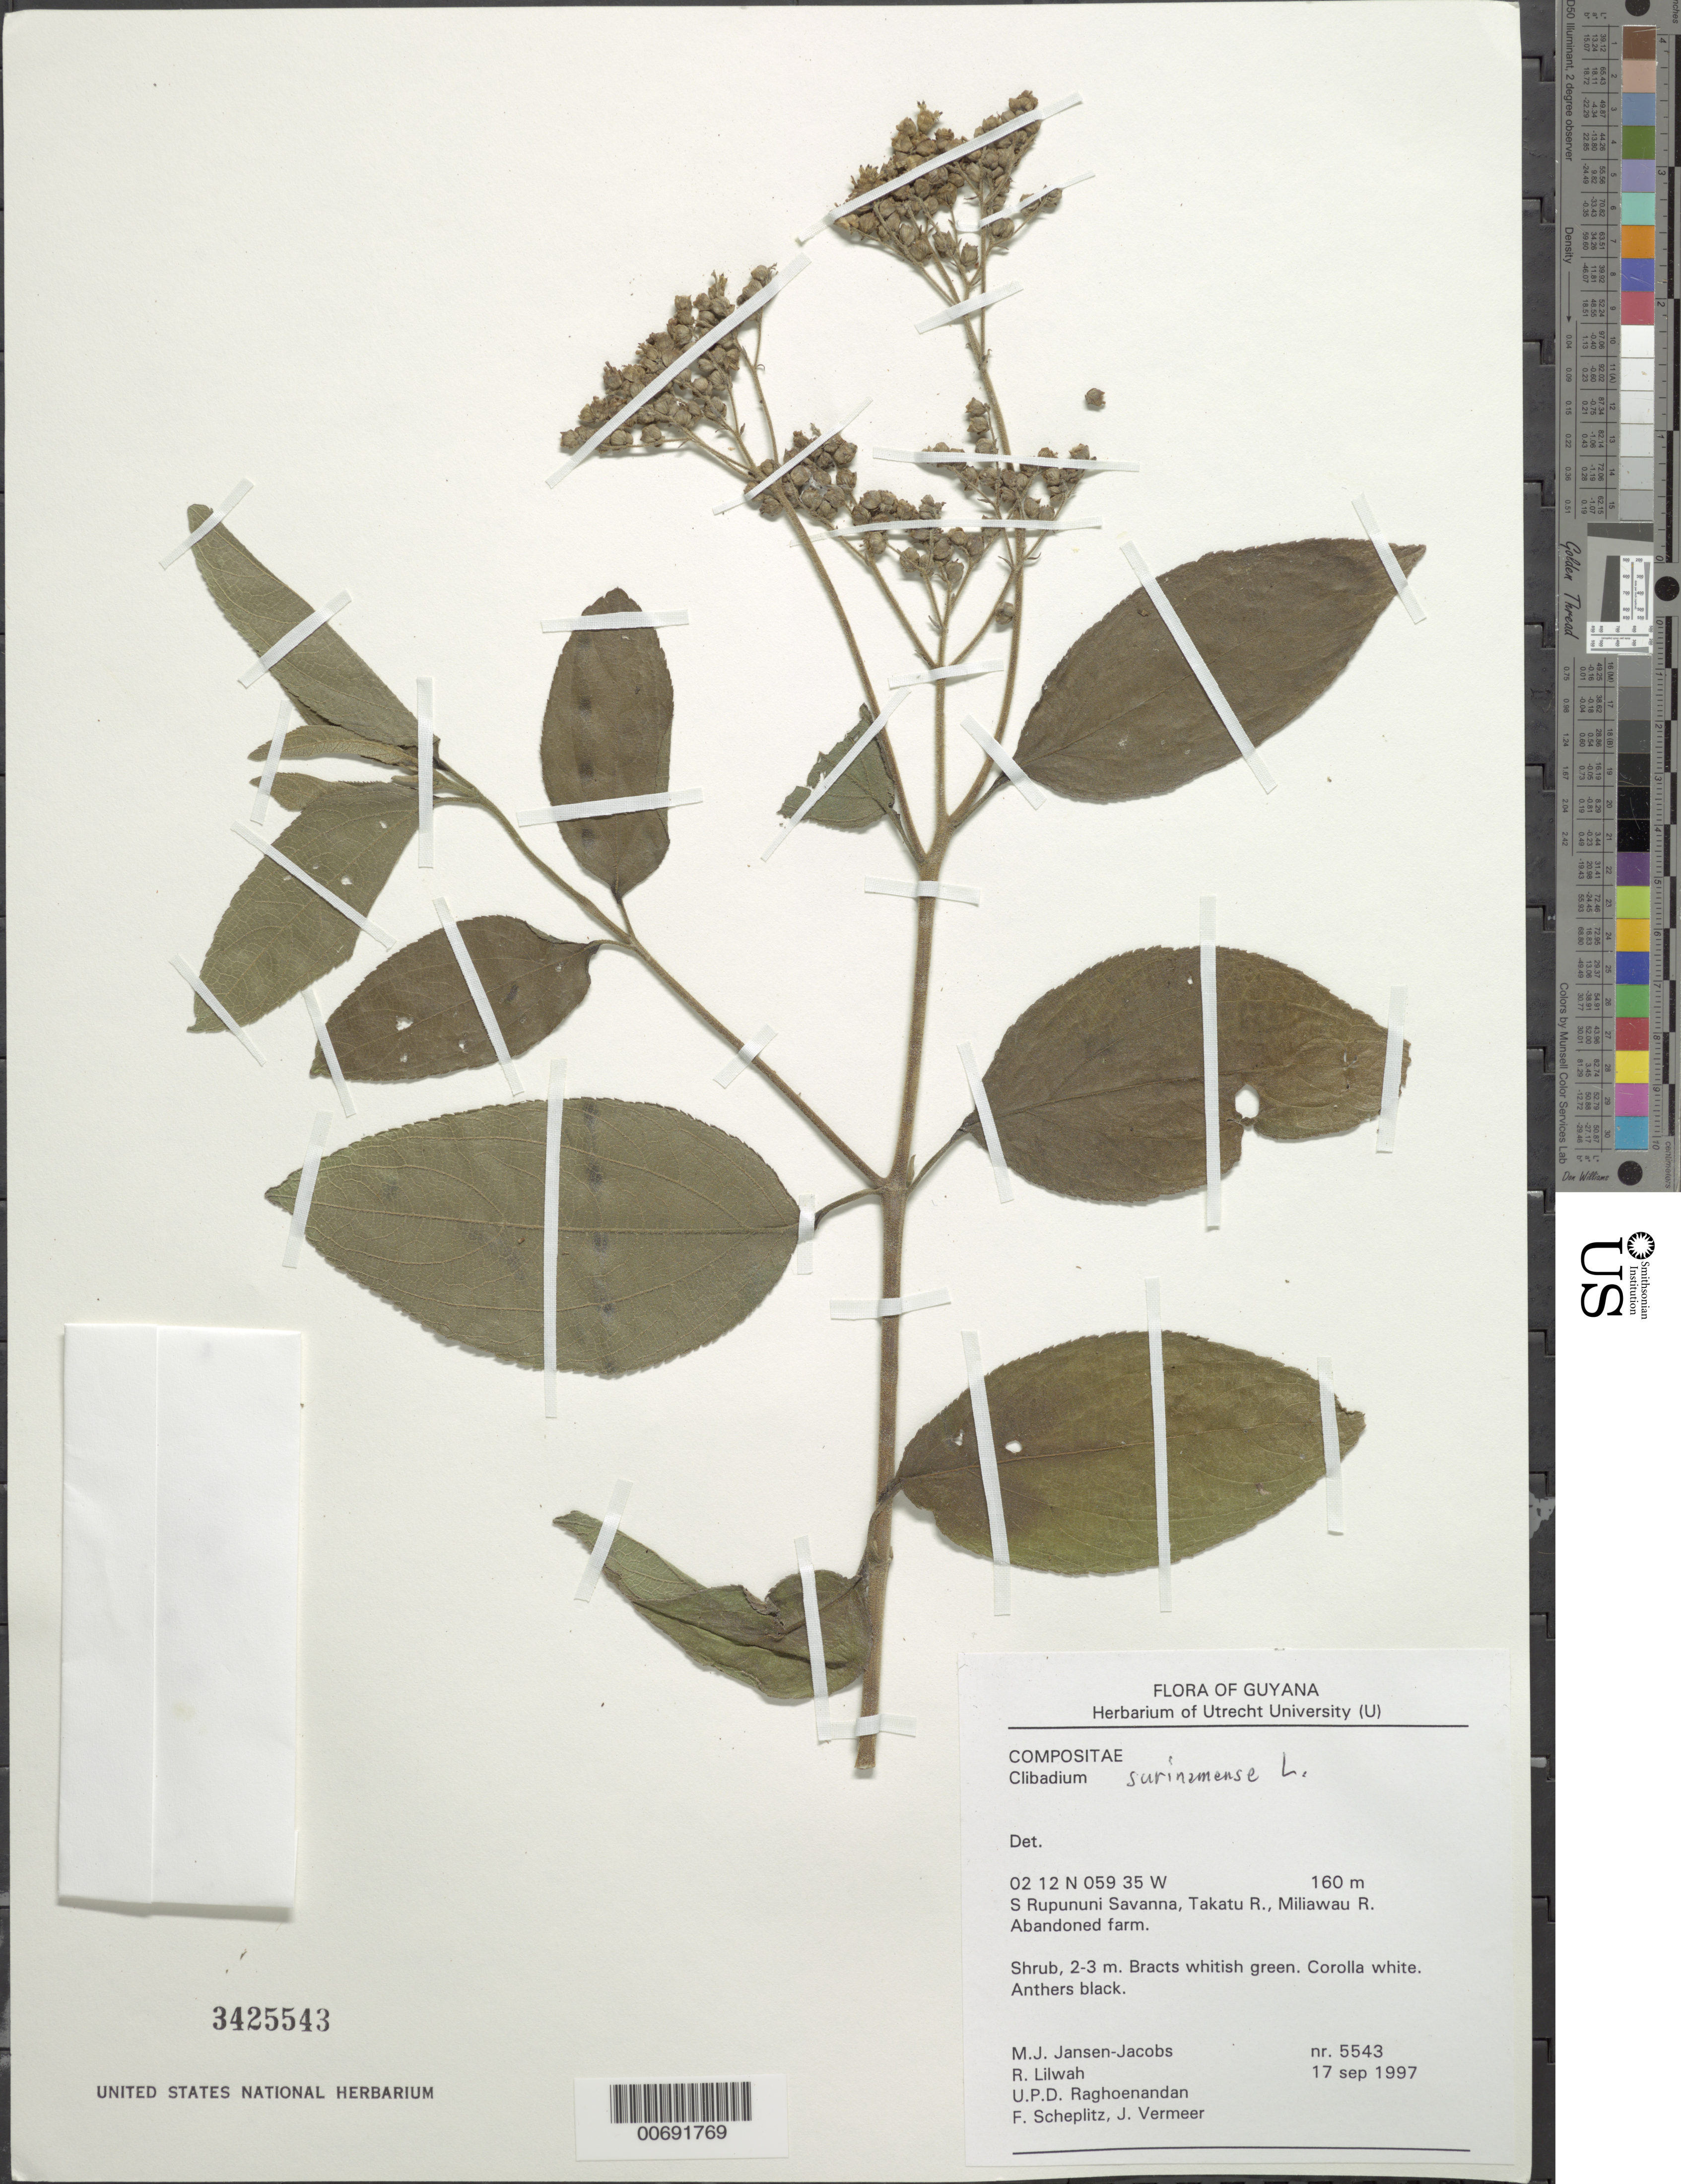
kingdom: Plantae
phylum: Tracheophyta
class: Magnoliopsida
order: Asterales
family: Asteraceae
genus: Clibadium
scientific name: Clibadium surinamense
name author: L.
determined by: Robinson, Harold E., (US)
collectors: M. J. Jansen-Jacobs, R. Lilwah, U. Raghoenandan, F. Scheplitz & J. Vermeer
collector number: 5543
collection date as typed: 17-Sep-97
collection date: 1997-09-17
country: Guyana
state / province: U. Takutu-U. Essequibo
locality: S. Rupununi savanna, Takutu and Miliawau Rivers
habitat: Abandoned farm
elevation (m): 160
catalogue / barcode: US 3425543